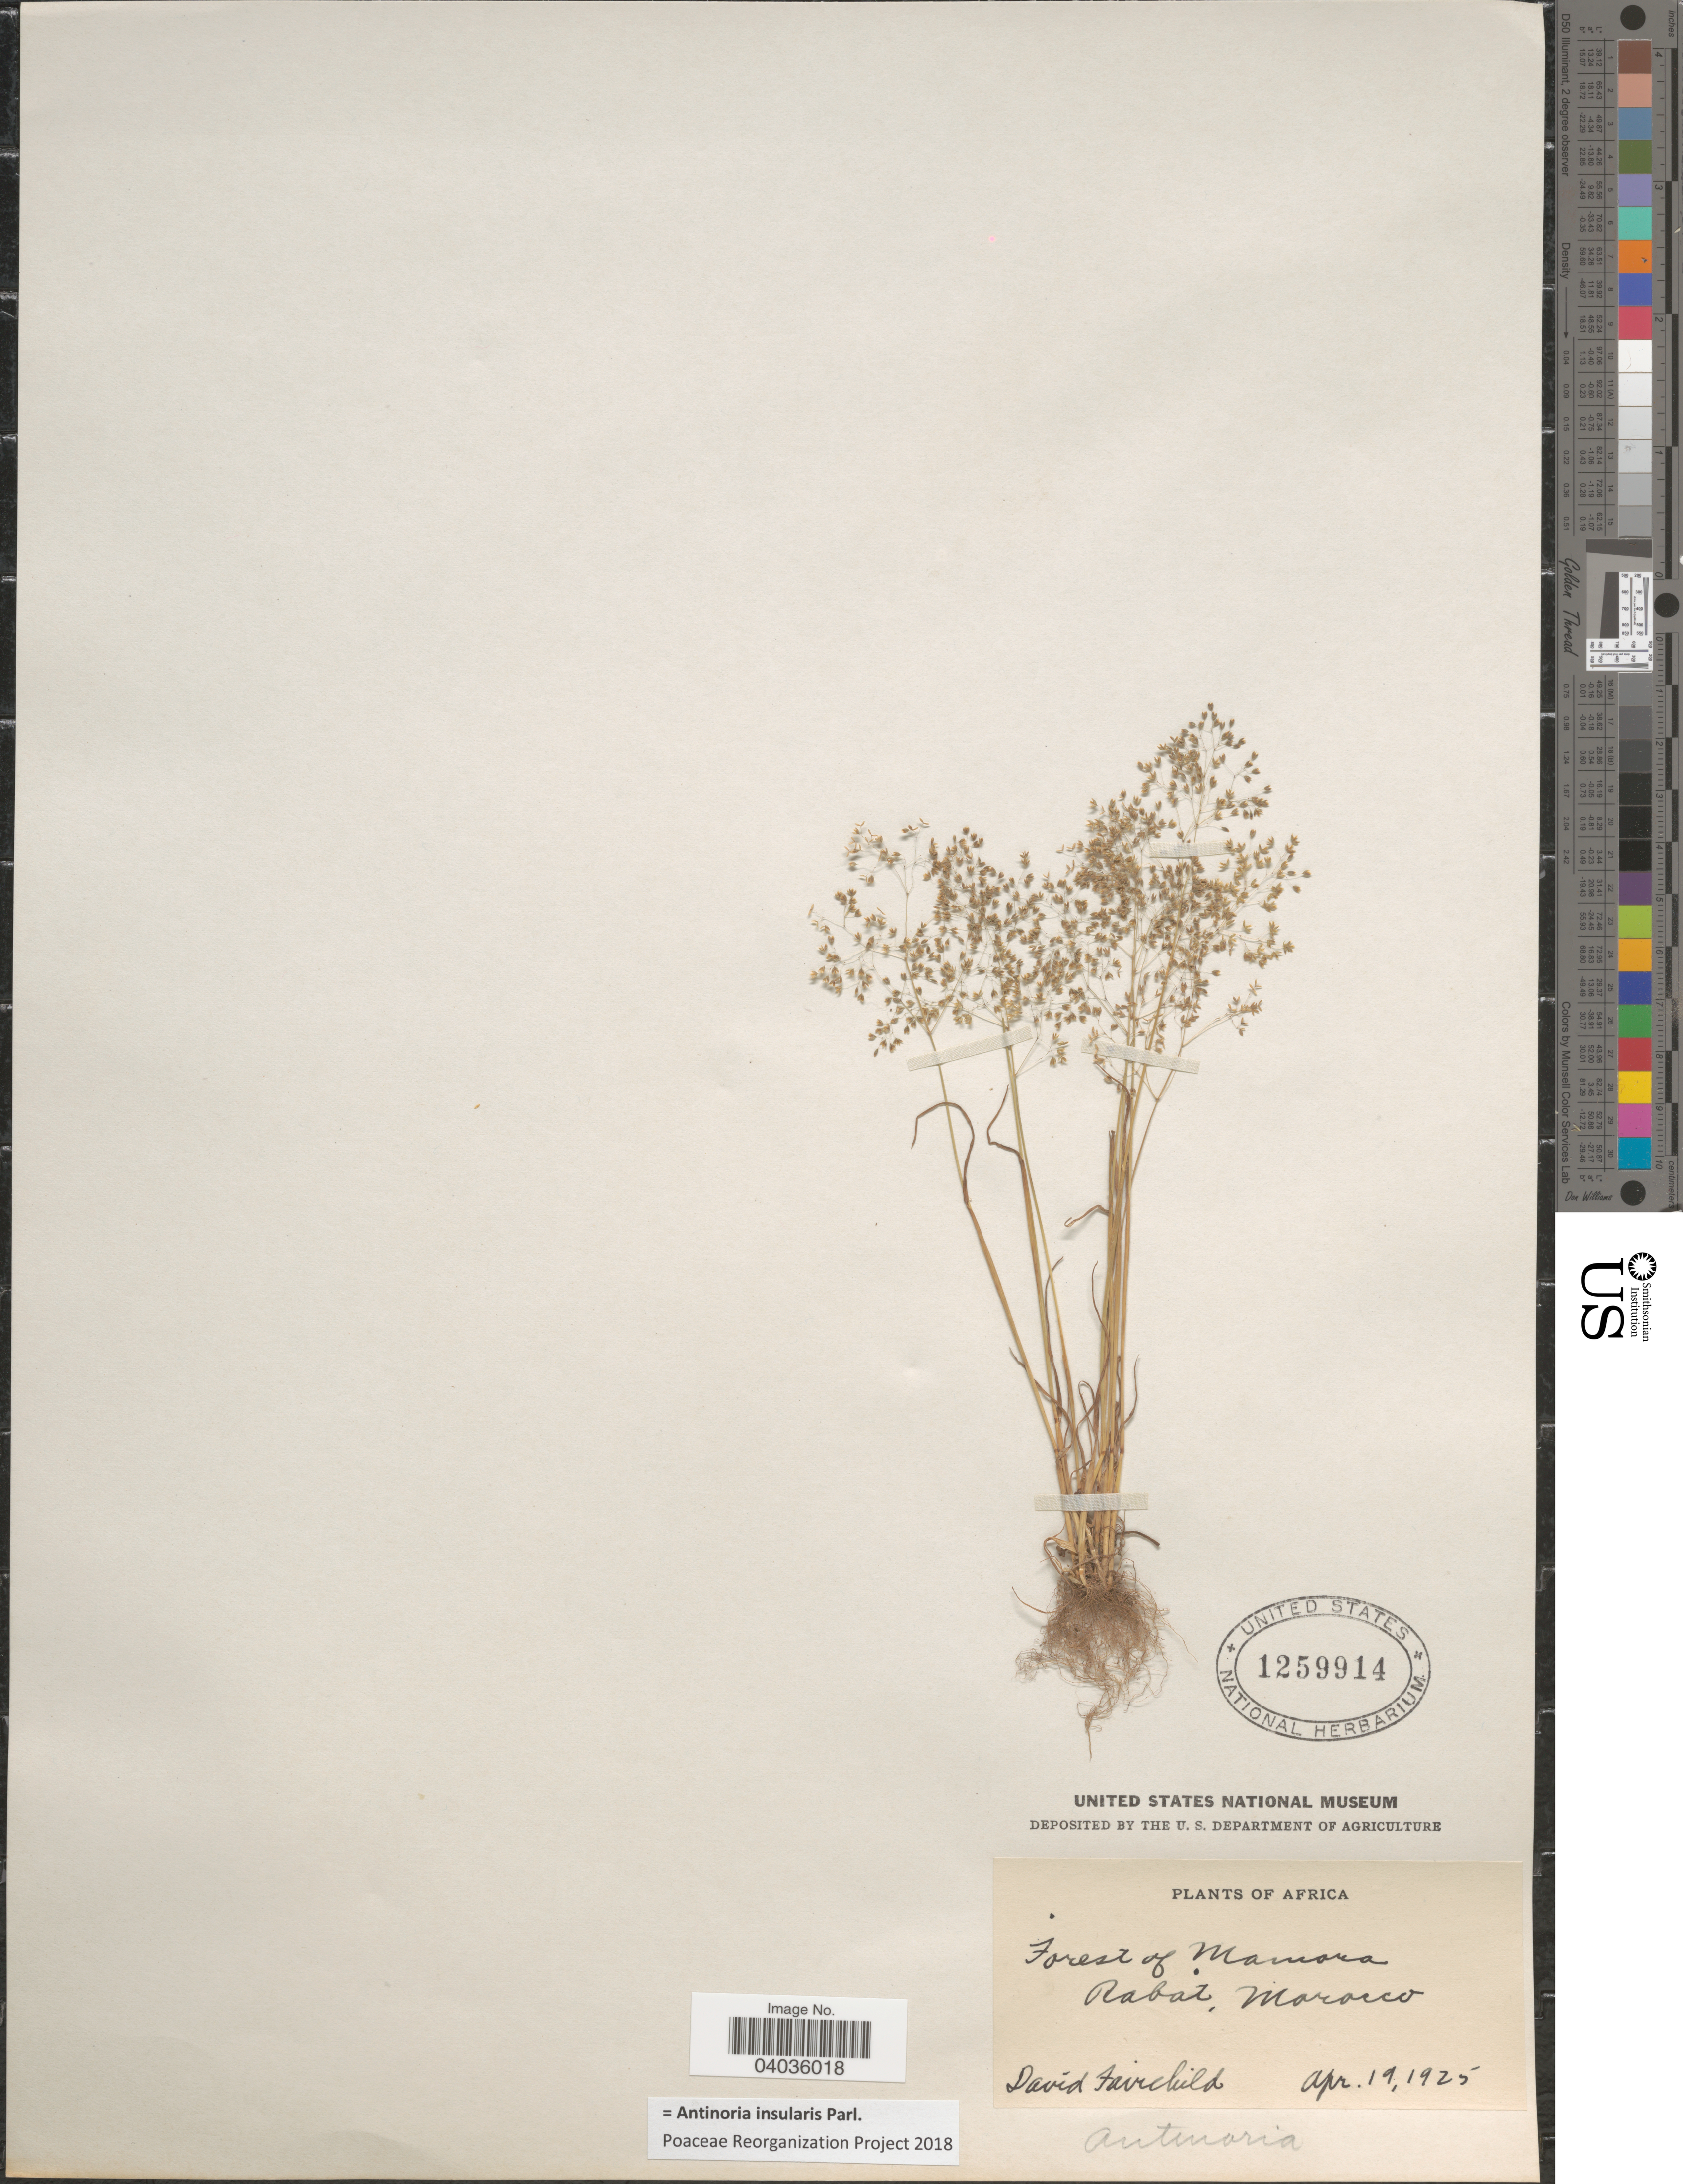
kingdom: Plantae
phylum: Tracheophyta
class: Liliopsida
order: Poales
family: Poaceae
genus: Antinoria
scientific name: Antinoria insularis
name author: Parl.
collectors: D. Fairchild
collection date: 1925-04-19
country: Morocco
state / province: Rabat-Salé-Zemmour-Zaër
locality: Forest of Mamora. Rabat.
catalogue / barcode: US 1259914